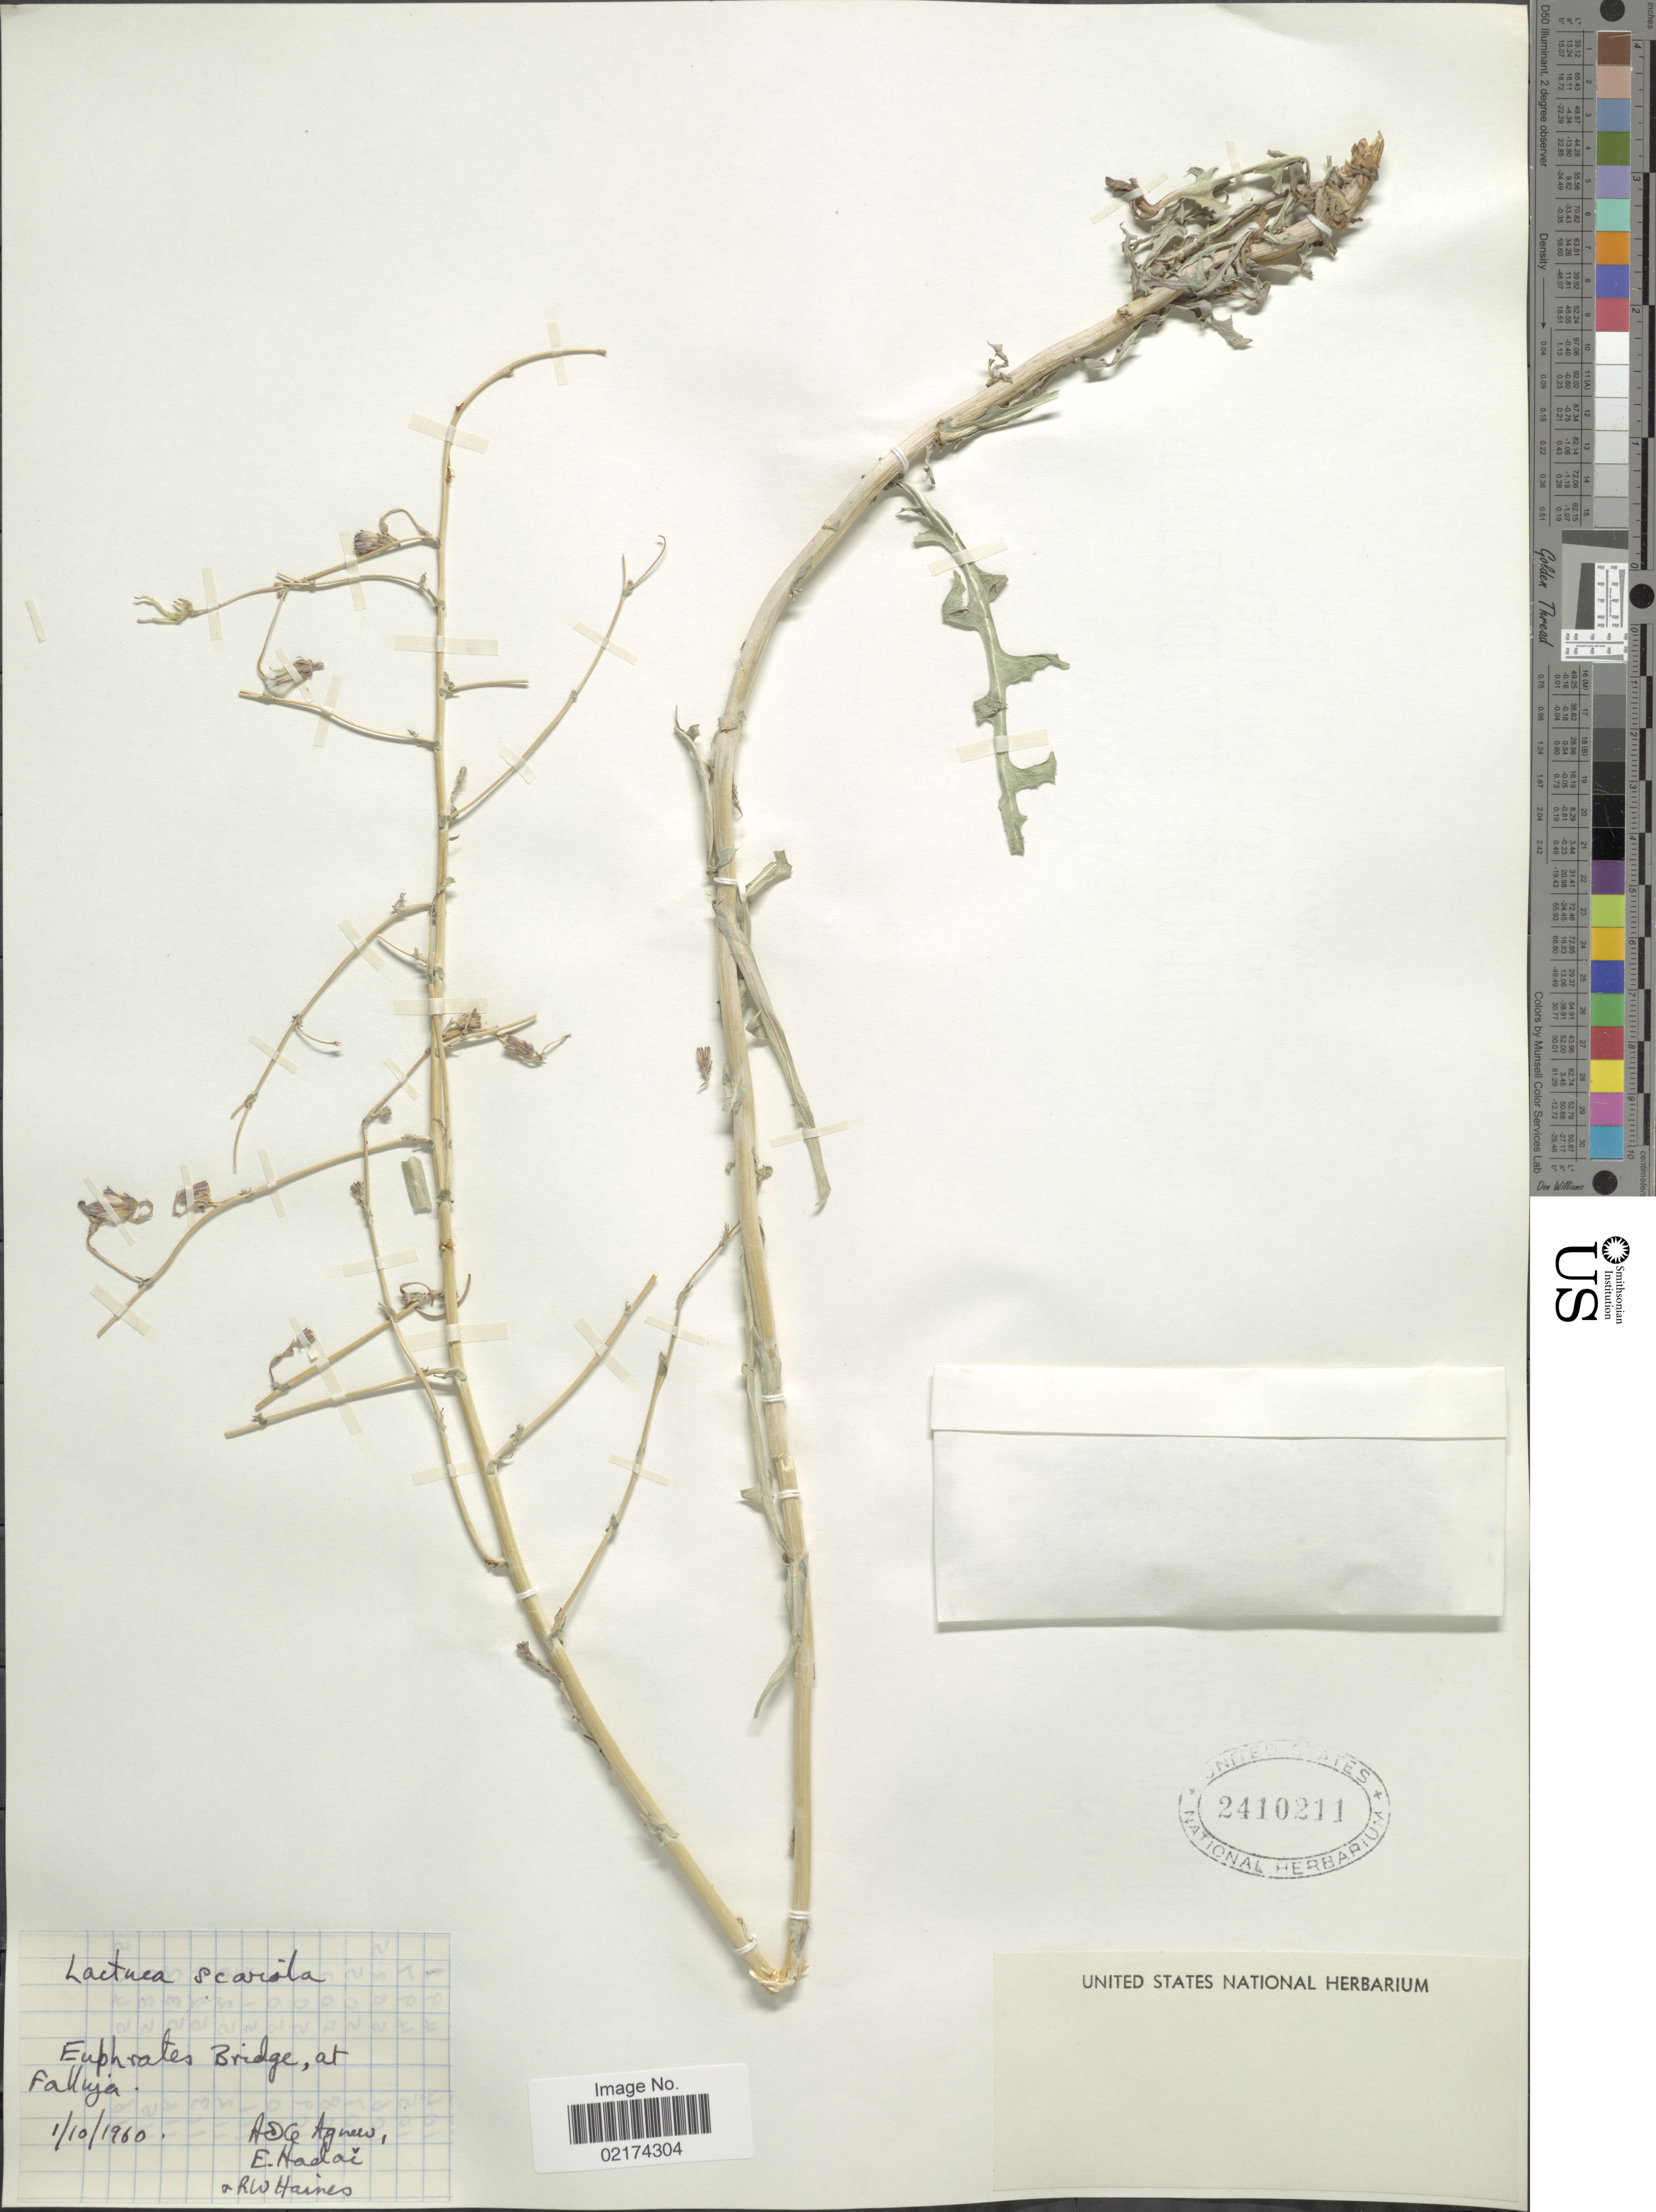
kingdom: Plantae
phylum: Tracheophyta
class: Magnoliopsida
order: Asterales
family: Asteraceae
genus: Lactuca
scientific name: Lactuca serriola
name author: L.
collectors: A. D. Agnew, E. Hadai & R. W. Haines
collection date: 1960-10-01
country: Iraq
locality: Euphrates Bridge, at Falluja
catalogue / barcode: US 2410211